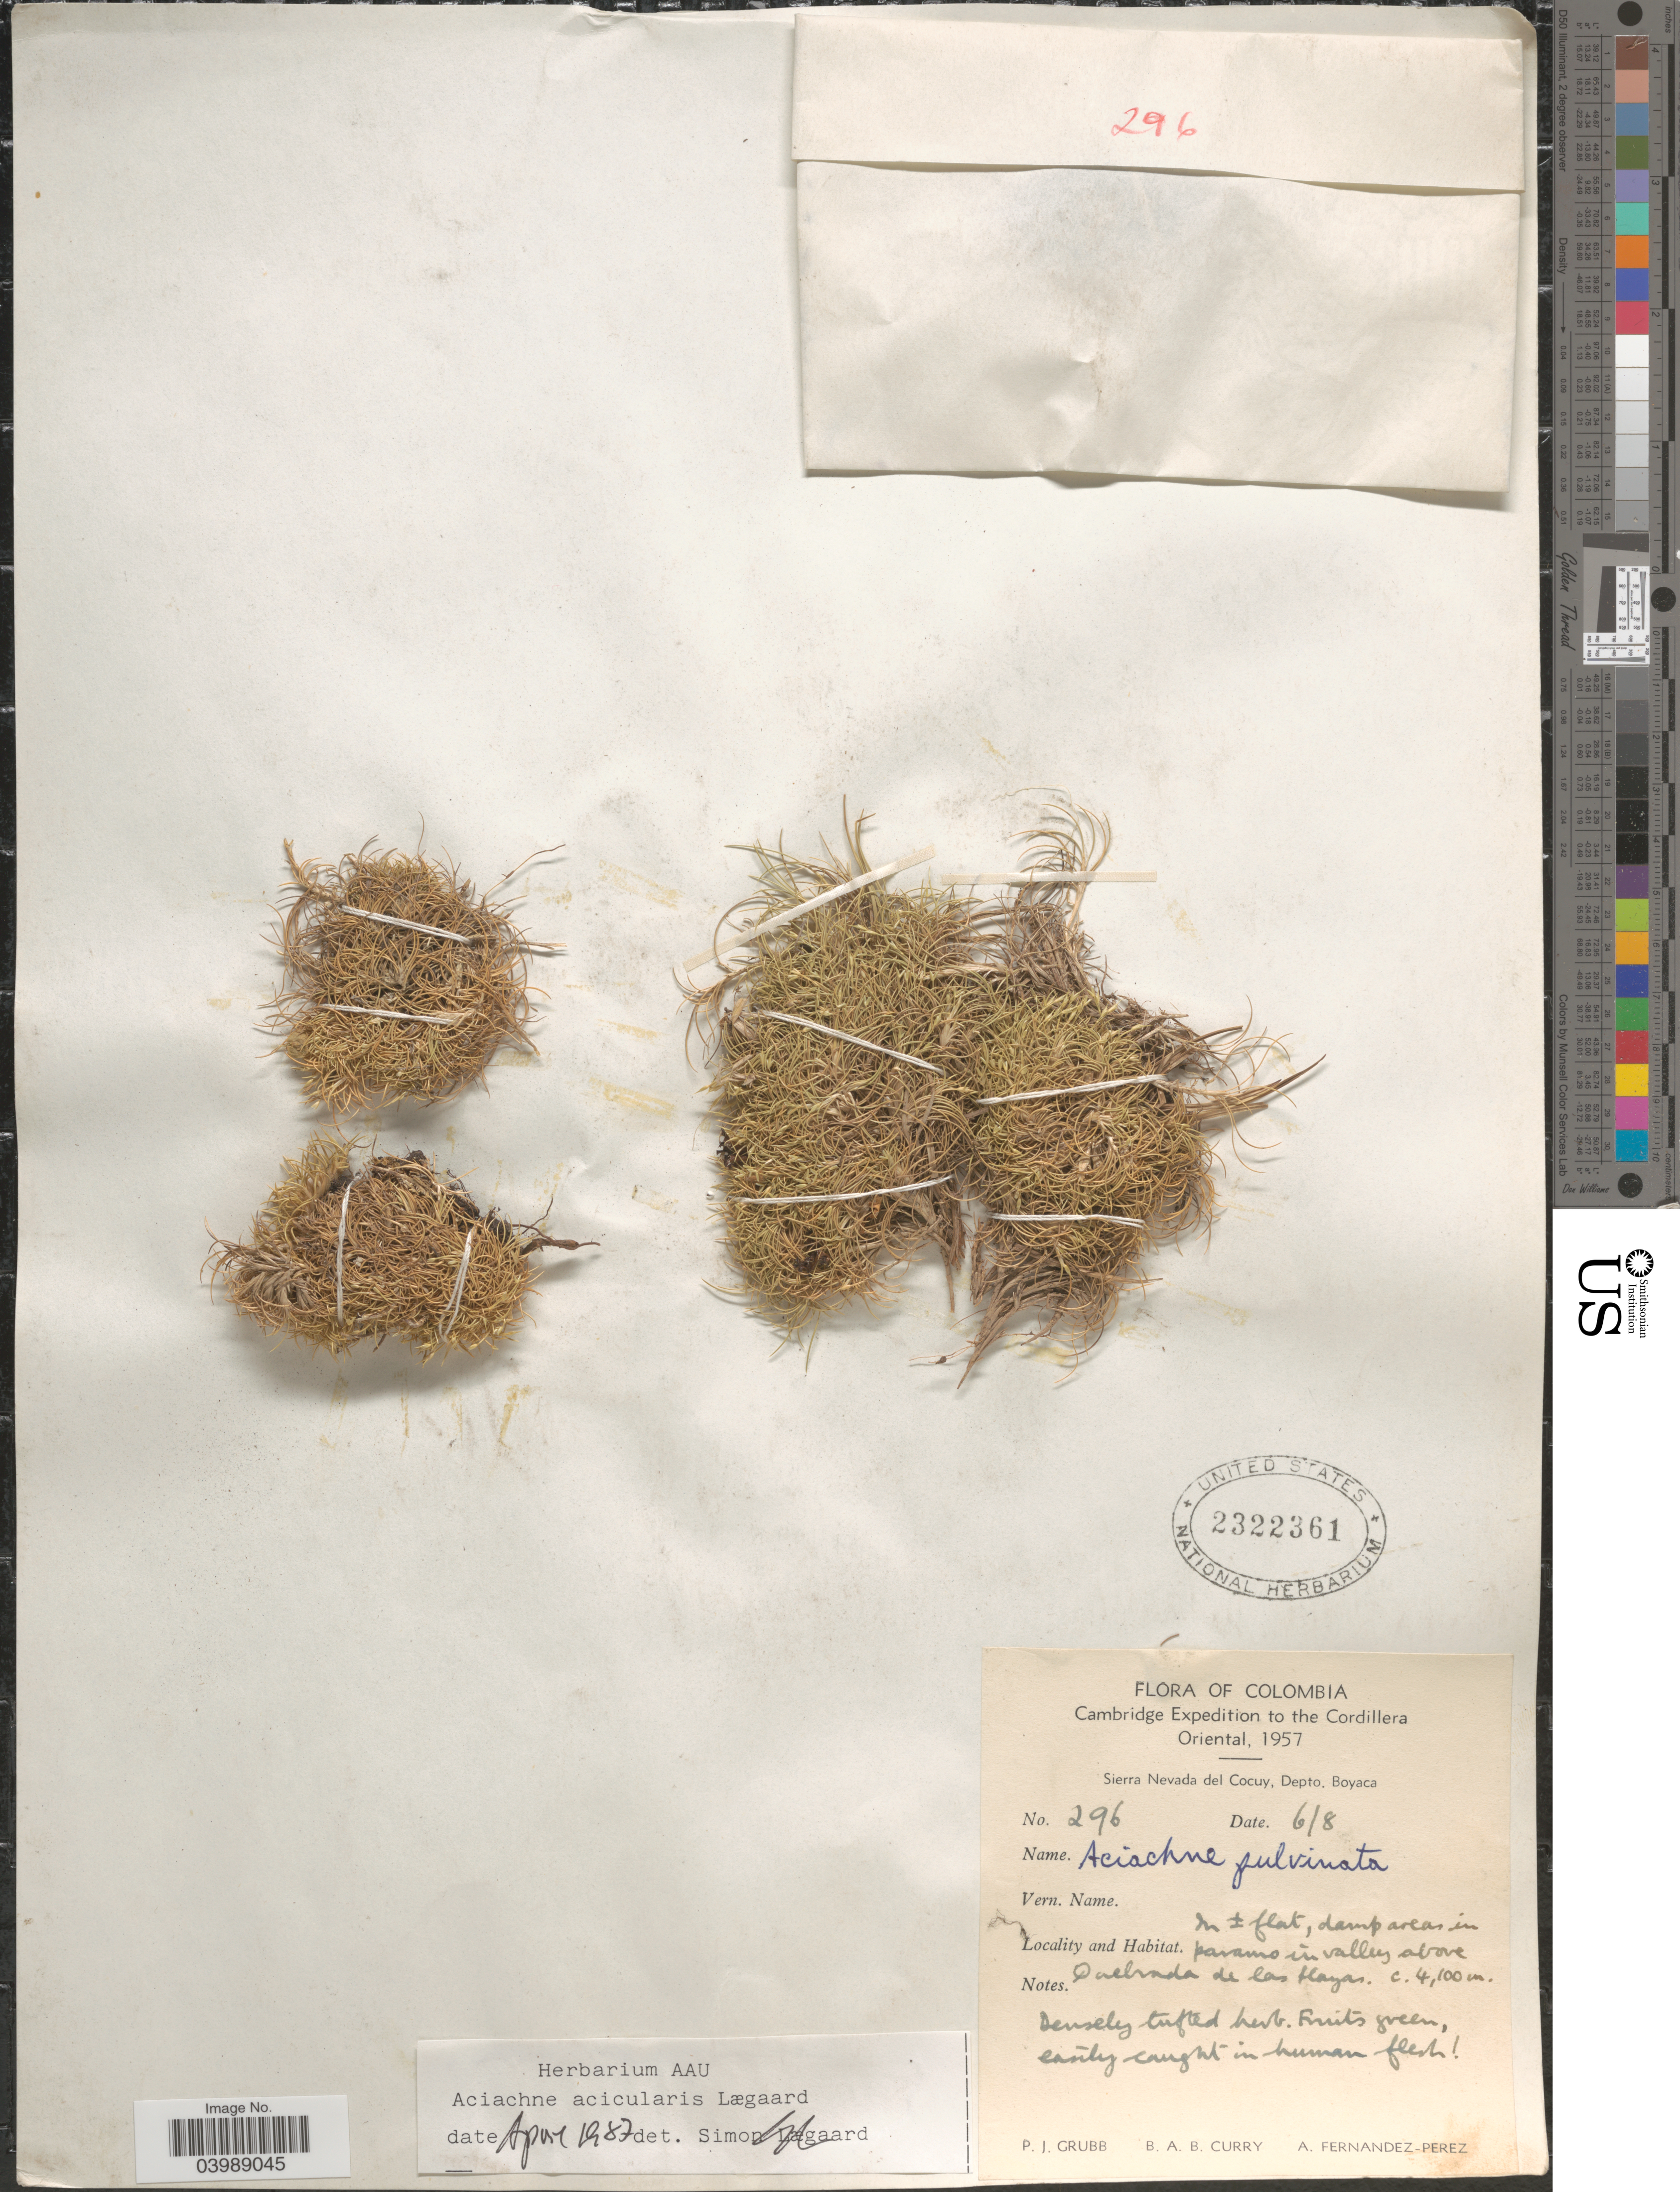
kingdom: Plantae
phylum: Tracheophyta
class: Liliopsida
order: Poales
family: Poaceae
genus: Aciachne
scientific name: Aciachne acicularis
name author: Lægaard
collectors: P. J. Grubb, B. A. B. Curry & A. Fernández-Pérez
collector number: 296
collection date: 1957-08-06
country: Colombia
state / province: Boyacá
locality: The Cordillera Oriental. Sierra Nevada del Cocuy, Depto. Boyaca. In ± flat, damp areas in paramo in valley above Quebrada de las Hayas.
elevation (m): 4100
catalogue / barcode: US 2322361